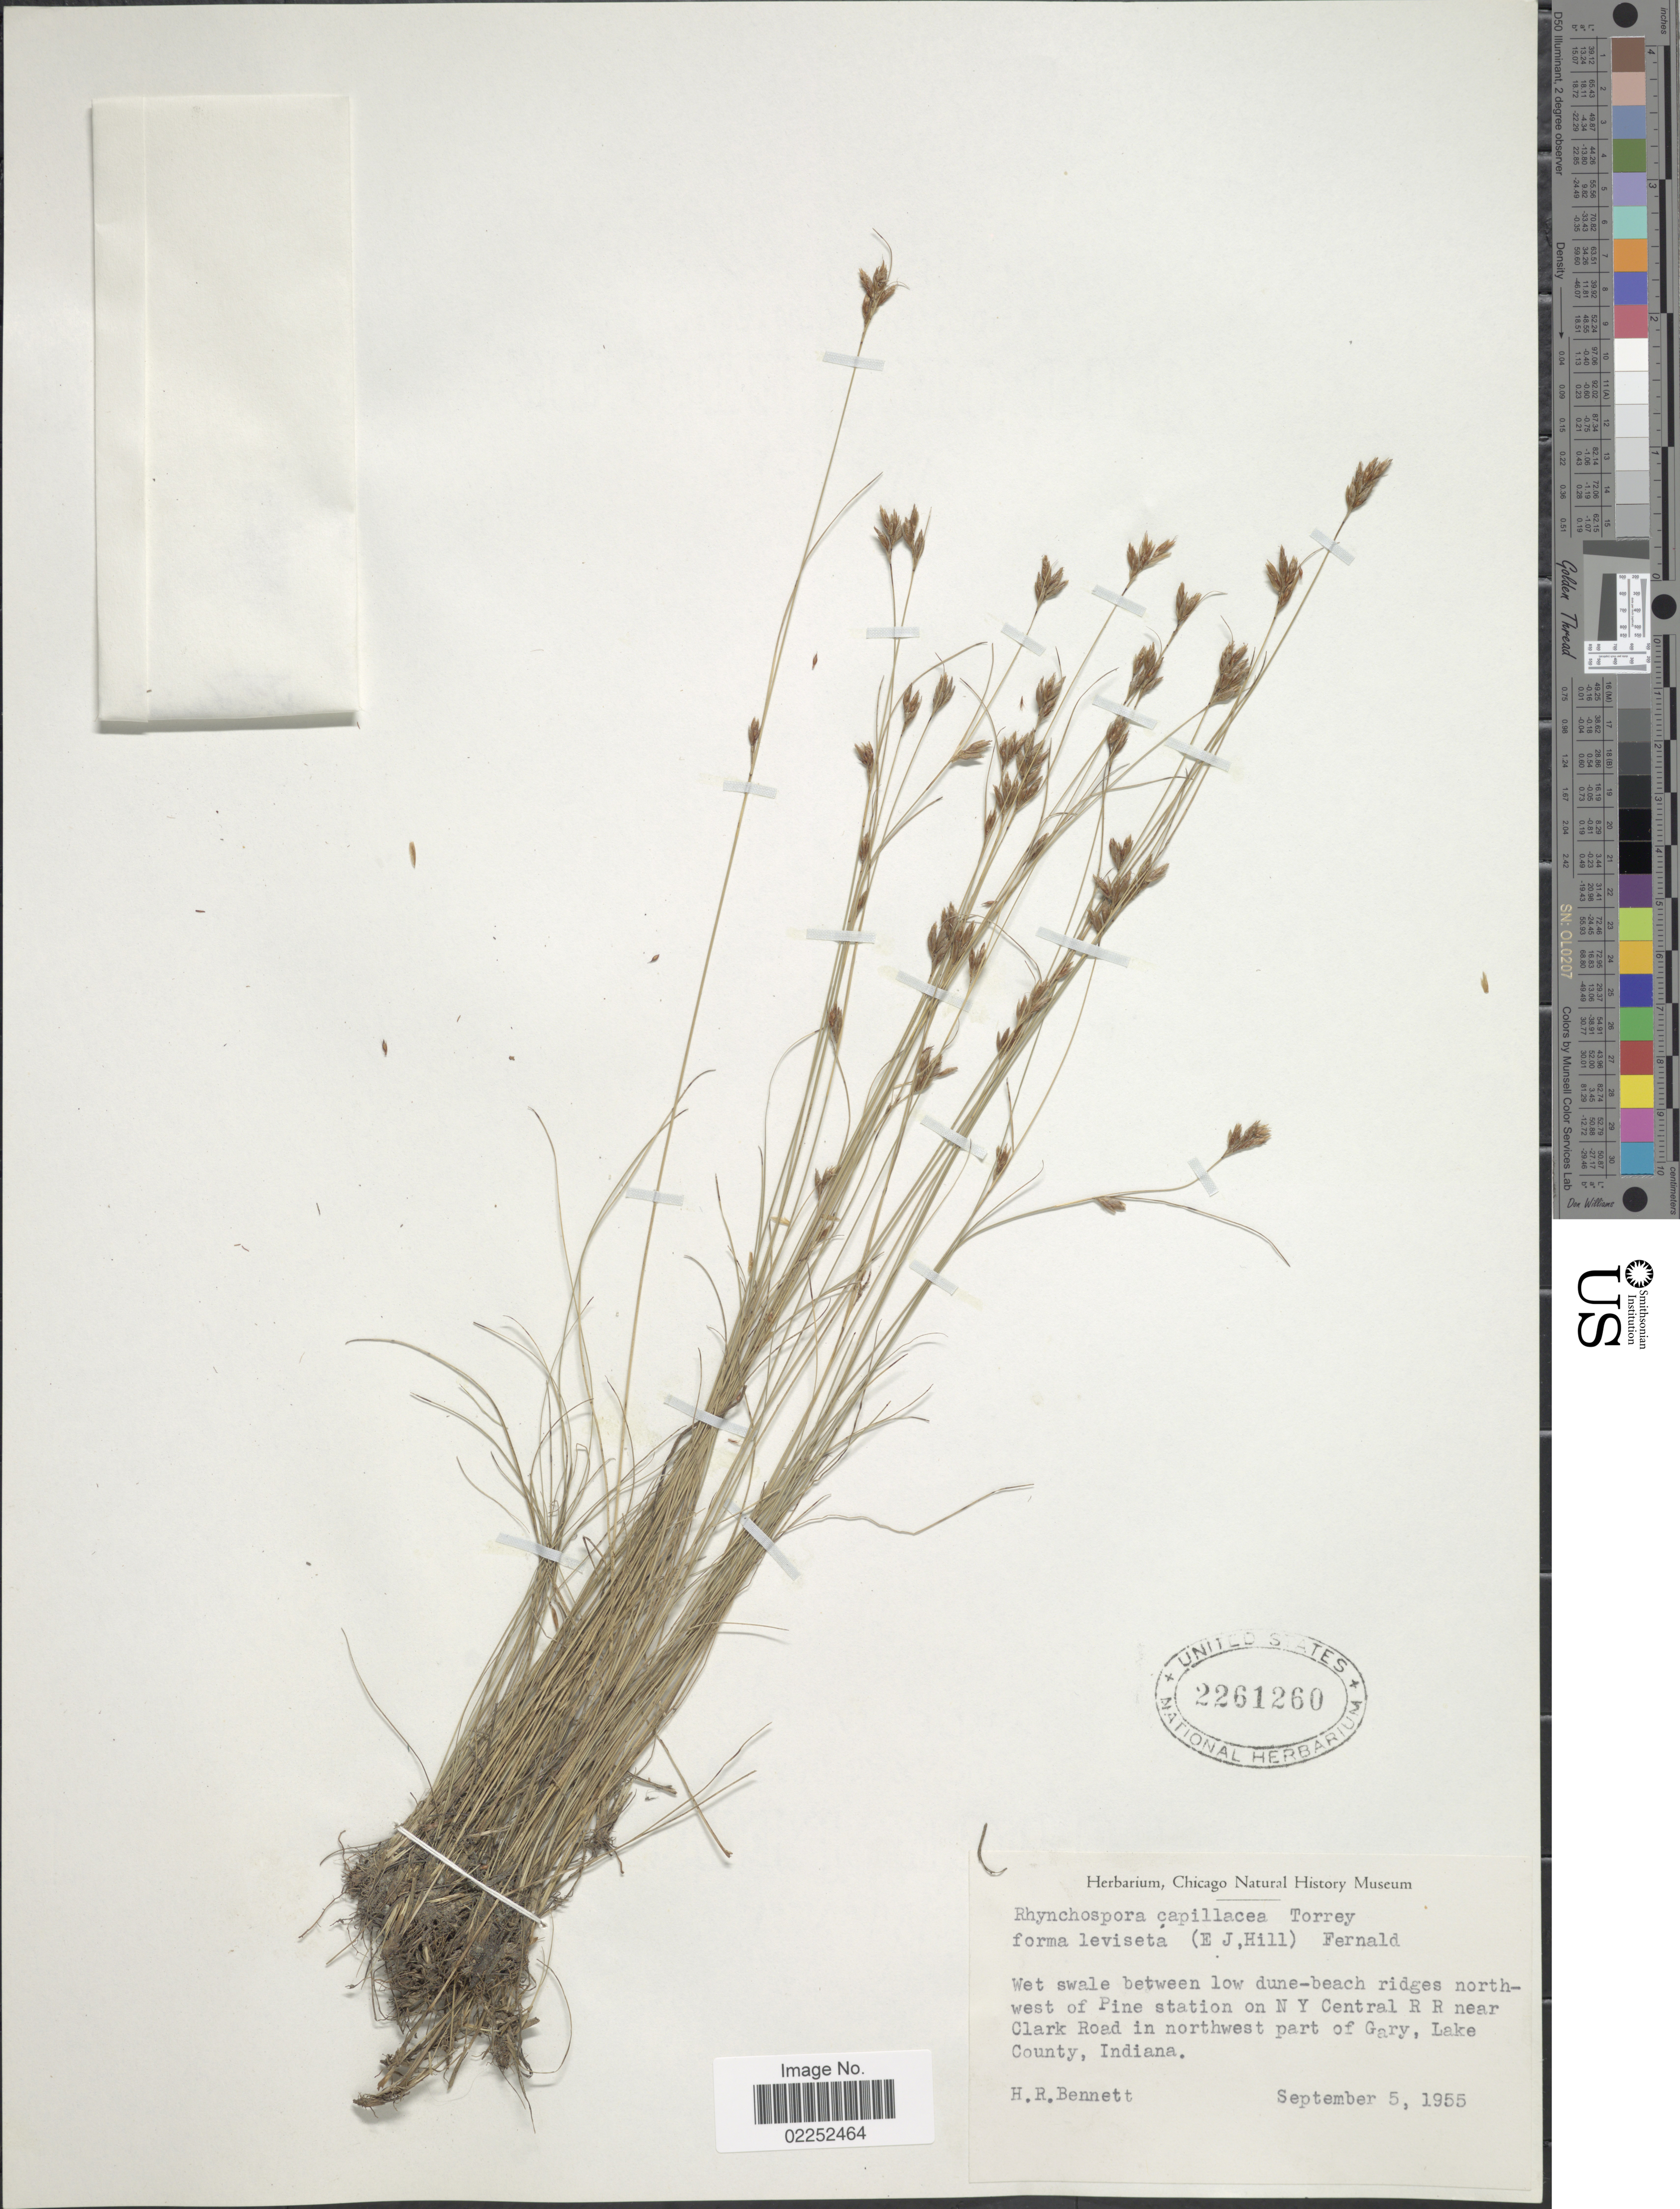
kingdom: Plantae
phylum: Tracheophyta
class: Liliopsida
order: Poales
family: Cyperaceae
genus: Rhynchospora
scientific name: Rhynchospora capillacea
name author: Torr.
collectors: H. R. Bennett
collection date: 1955-09-05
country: United States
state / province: Indiana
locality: Wet swale between low dune-beach ridges northwest of Pine station on N Y Central R R near Clark Road in northwest part of Gary, Lake County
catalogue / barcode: US 2261260